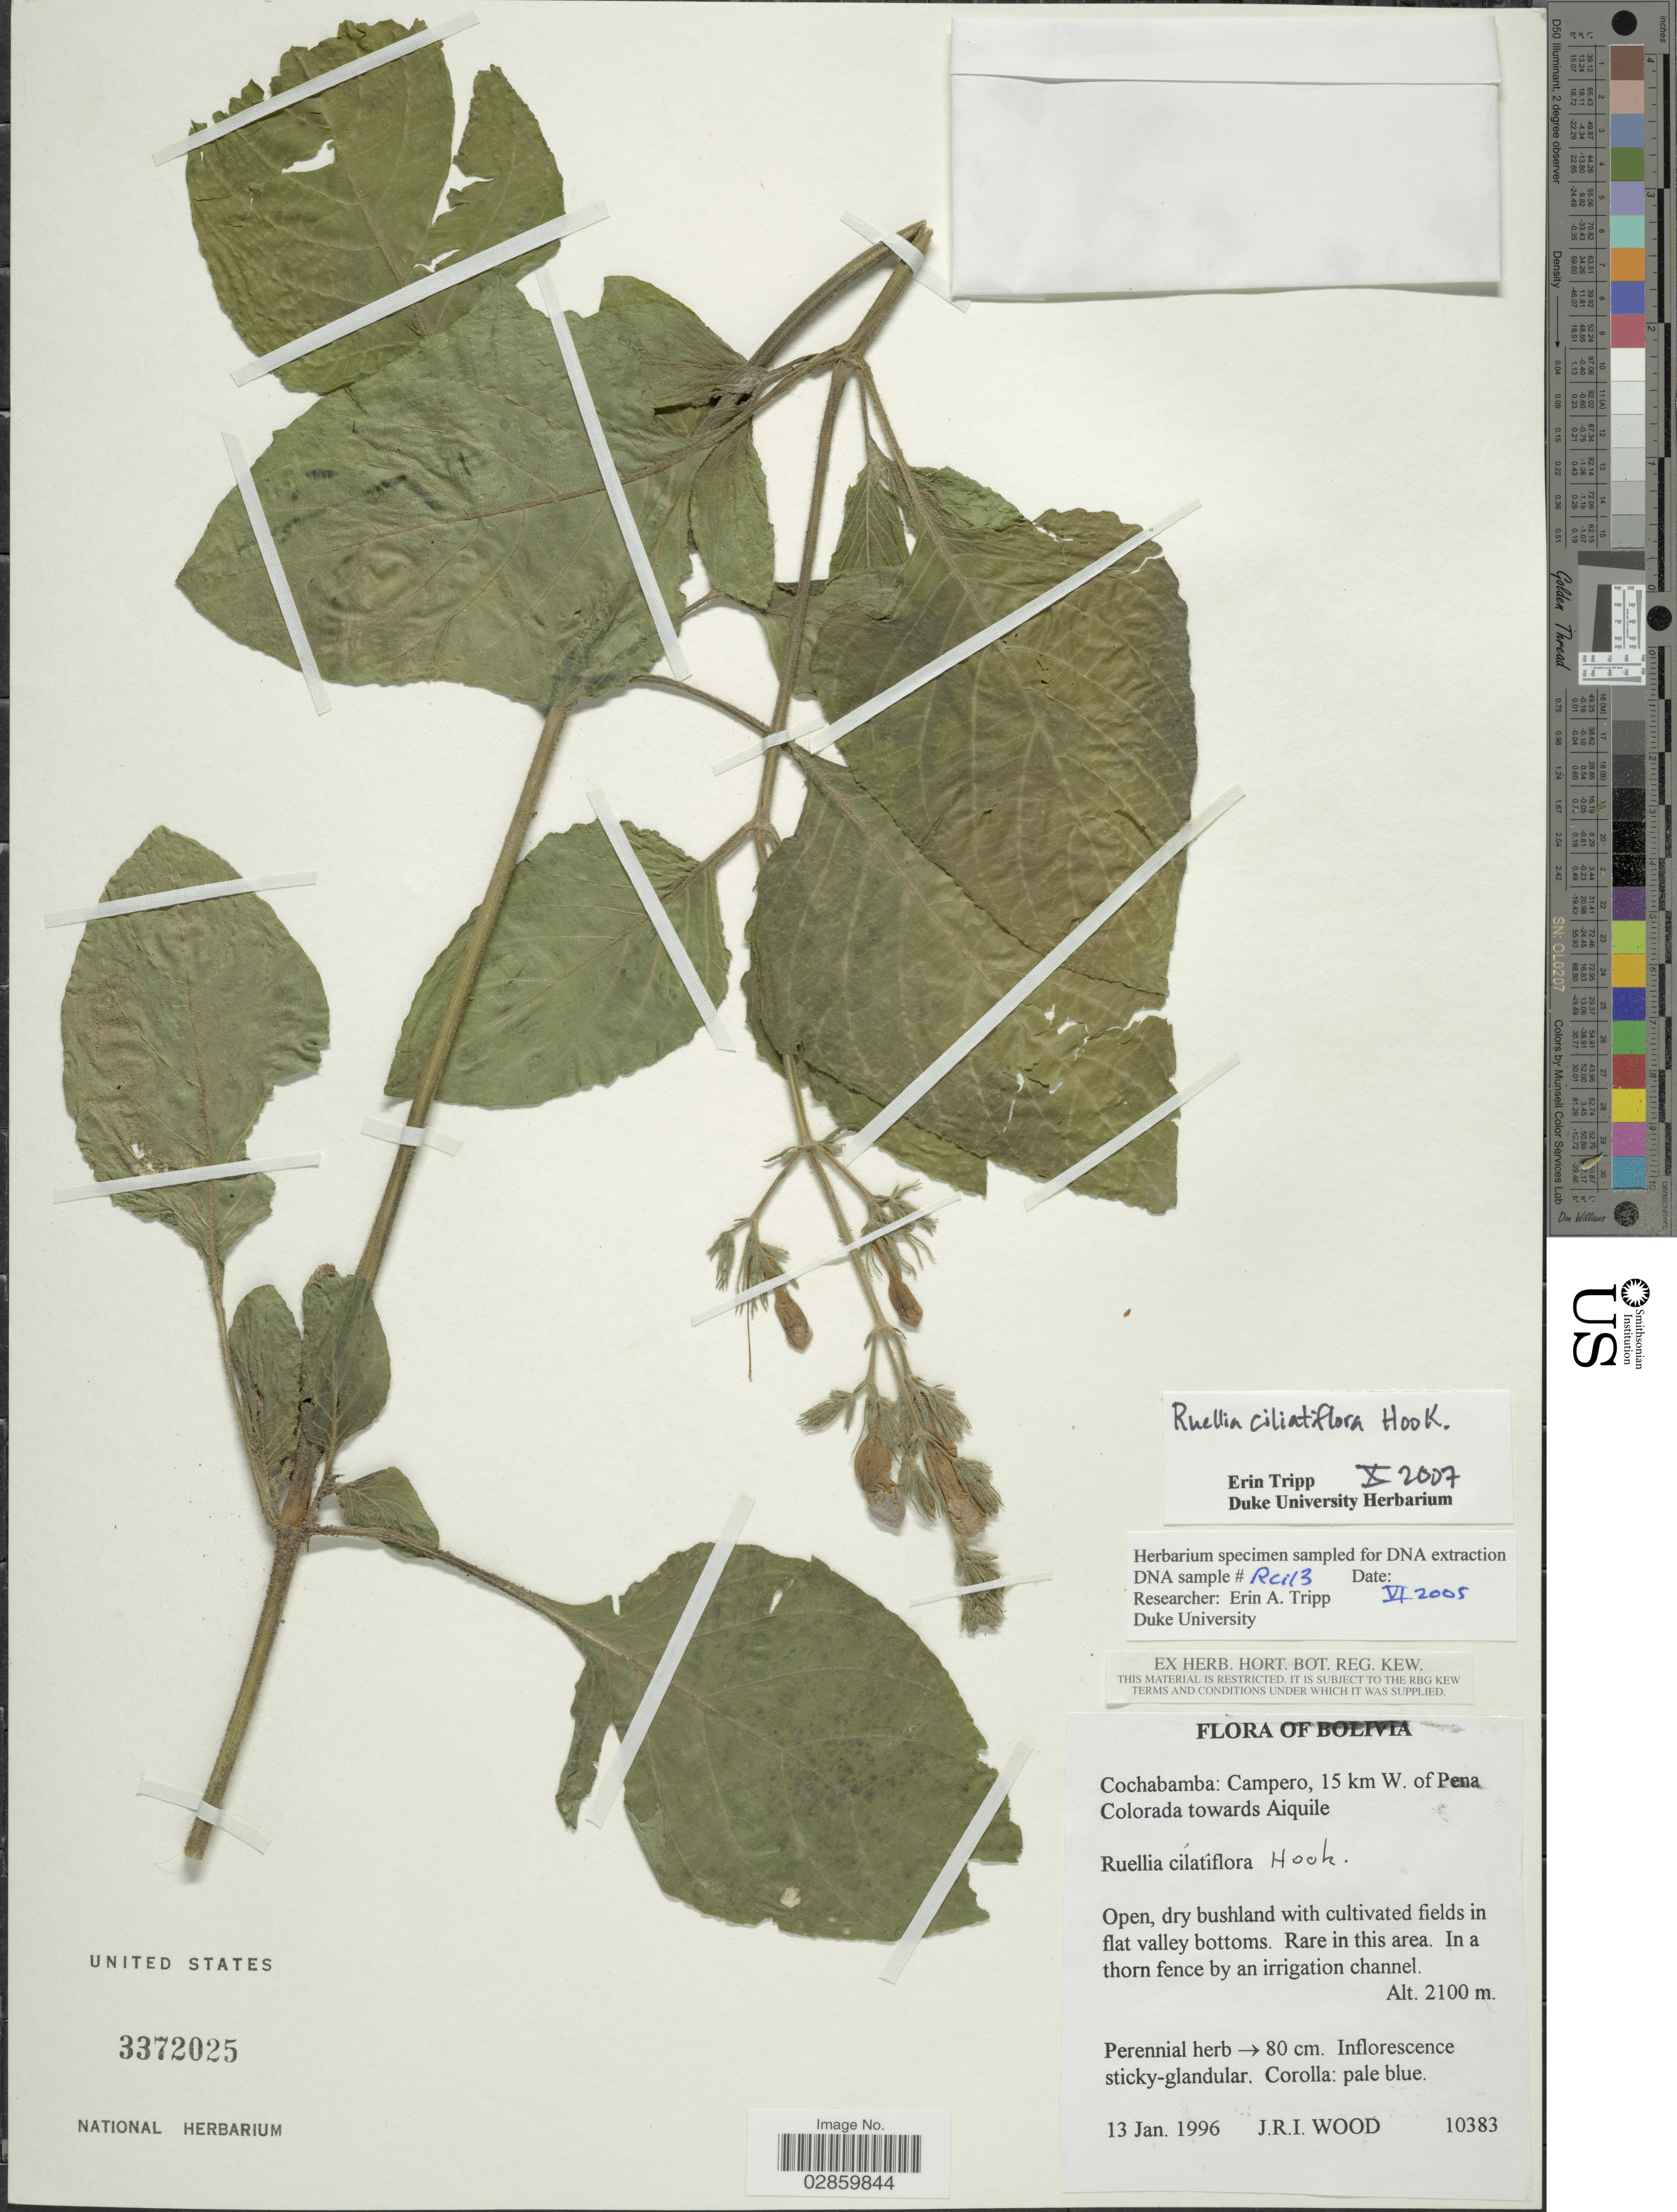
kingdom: Plantae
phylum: Tracheophyta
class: Magnoliopsida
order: Lamiales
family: Acanthaceae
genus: Ruellia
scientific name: Ruellia ciliatiflora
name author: Hook.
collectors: J. R. I. Wood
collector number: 10383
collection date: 1996-01-13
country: Bolivia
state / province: Cochabamba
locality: Campero, 15 km W. of Pena Colorado towards Aiquile.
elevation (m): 2100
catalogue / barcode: US 3372025